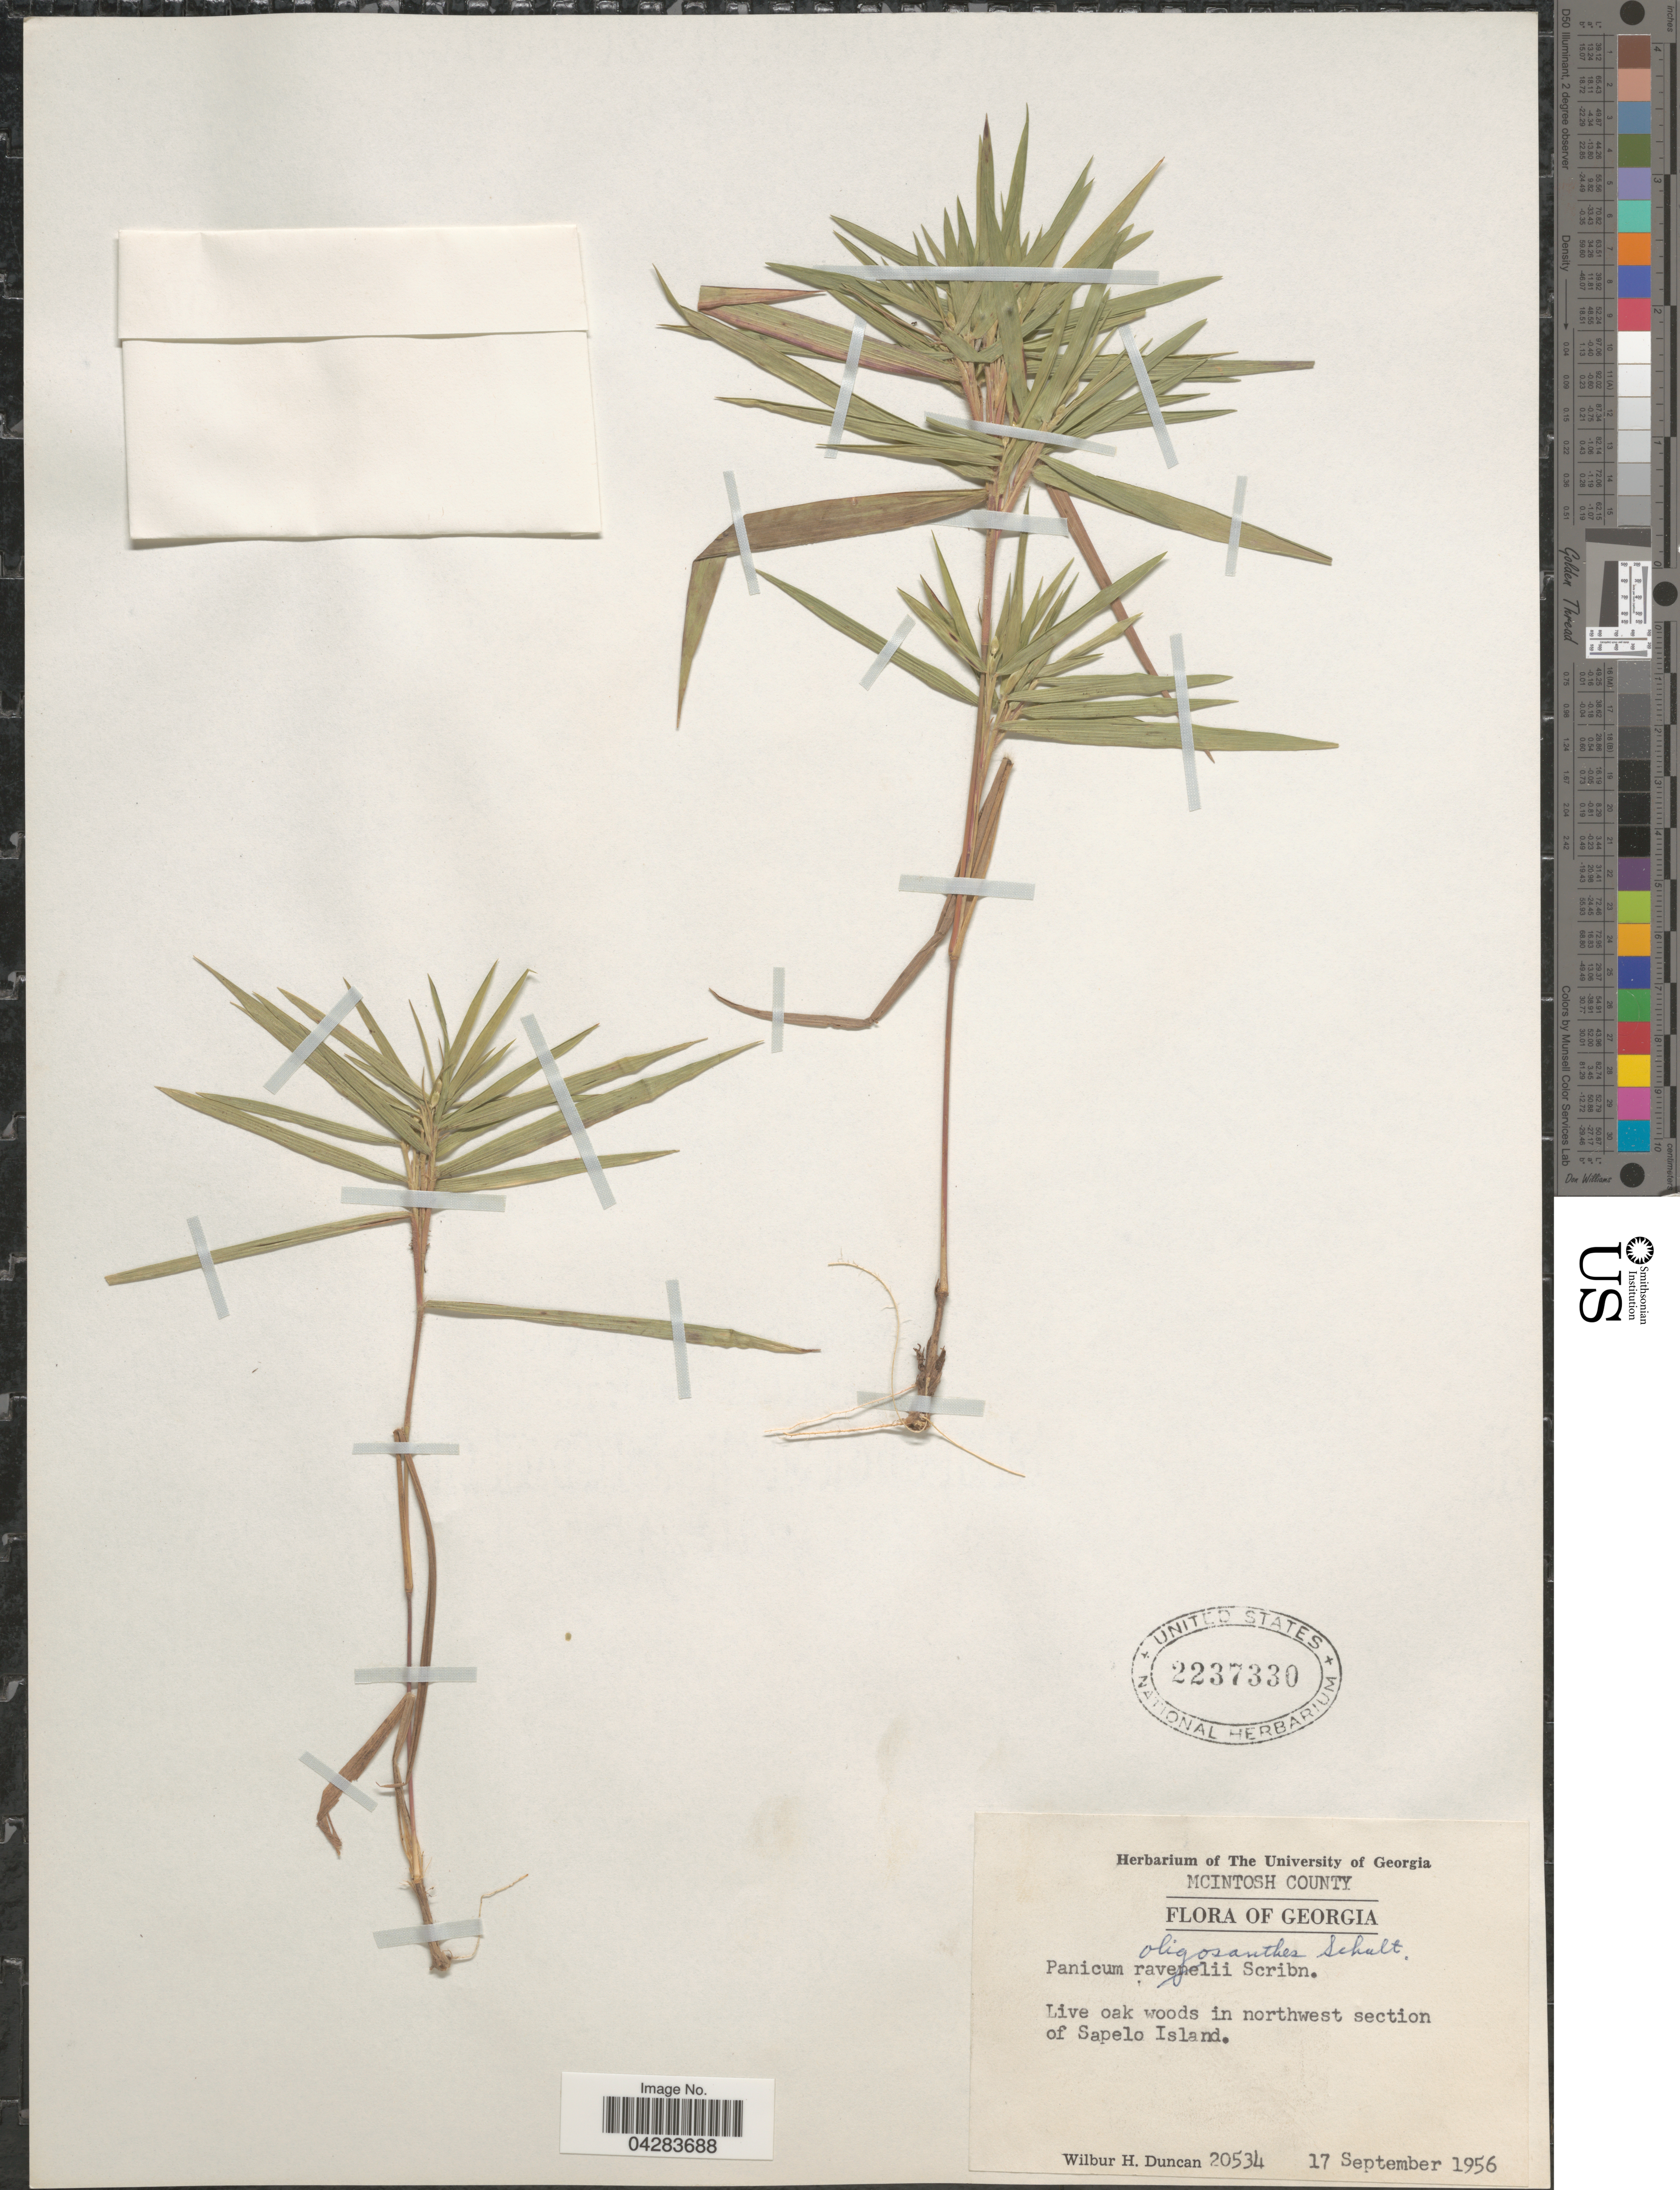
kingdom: Plantae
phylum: Tracheophyta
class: Liliopsida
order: Poales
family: Poaceae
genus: Dichanthelium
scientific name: Dichanthelium oligosanthes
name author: (Schult.) Gould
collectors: W. H. Duncan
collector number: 20534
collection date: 1956-09-17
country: United States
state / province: Georgia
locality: McIntosh County. Live oak woods in northwest section on Sapelo Island.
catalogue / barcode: US 2237330